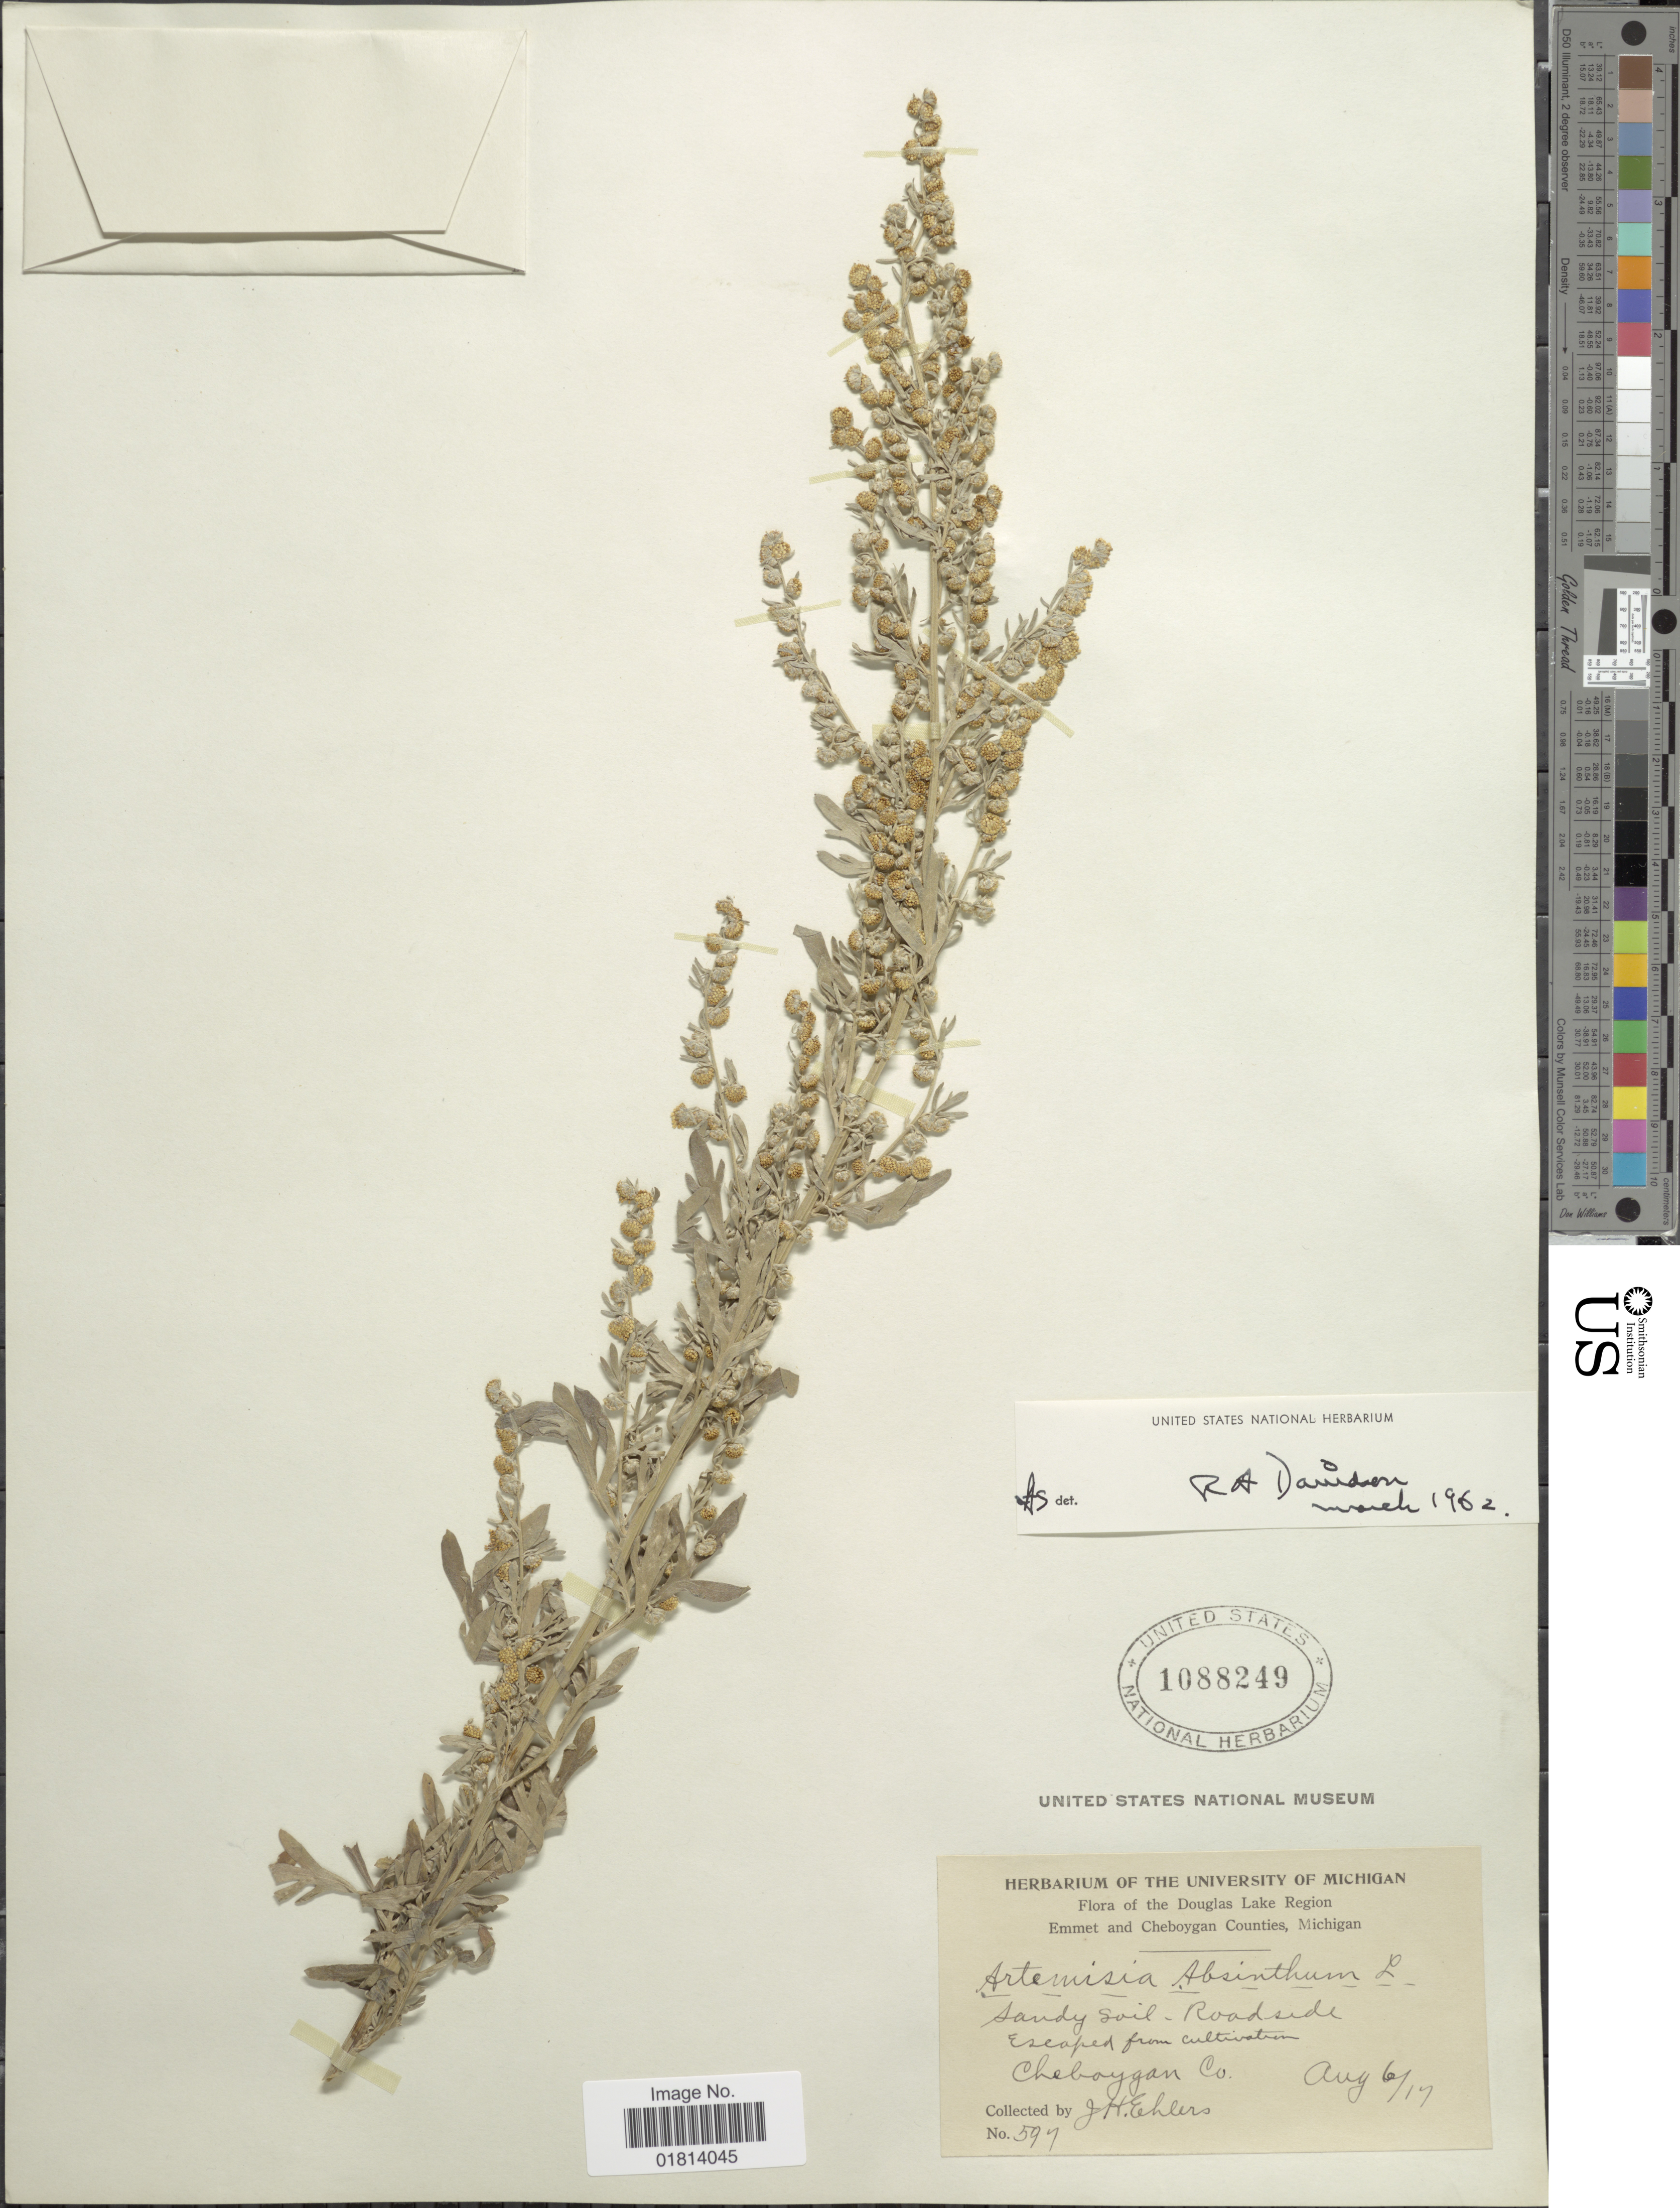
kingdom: Plantae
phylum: Tracheophyta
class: Magnoliopsida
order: Asterales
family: Asteraceae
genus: Artemisia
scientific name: Artemisia absinthium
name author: L.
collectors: J. Echlers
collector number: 597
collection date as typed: Transcribed d/m/y: 6/8/17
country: United States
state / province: Michigan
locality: Douglas Lake Region. Emmet and Cheboygan Counties, Michigan. Roadside Escaped from cultivation Cheboygan Co.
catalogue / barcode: US 1088249